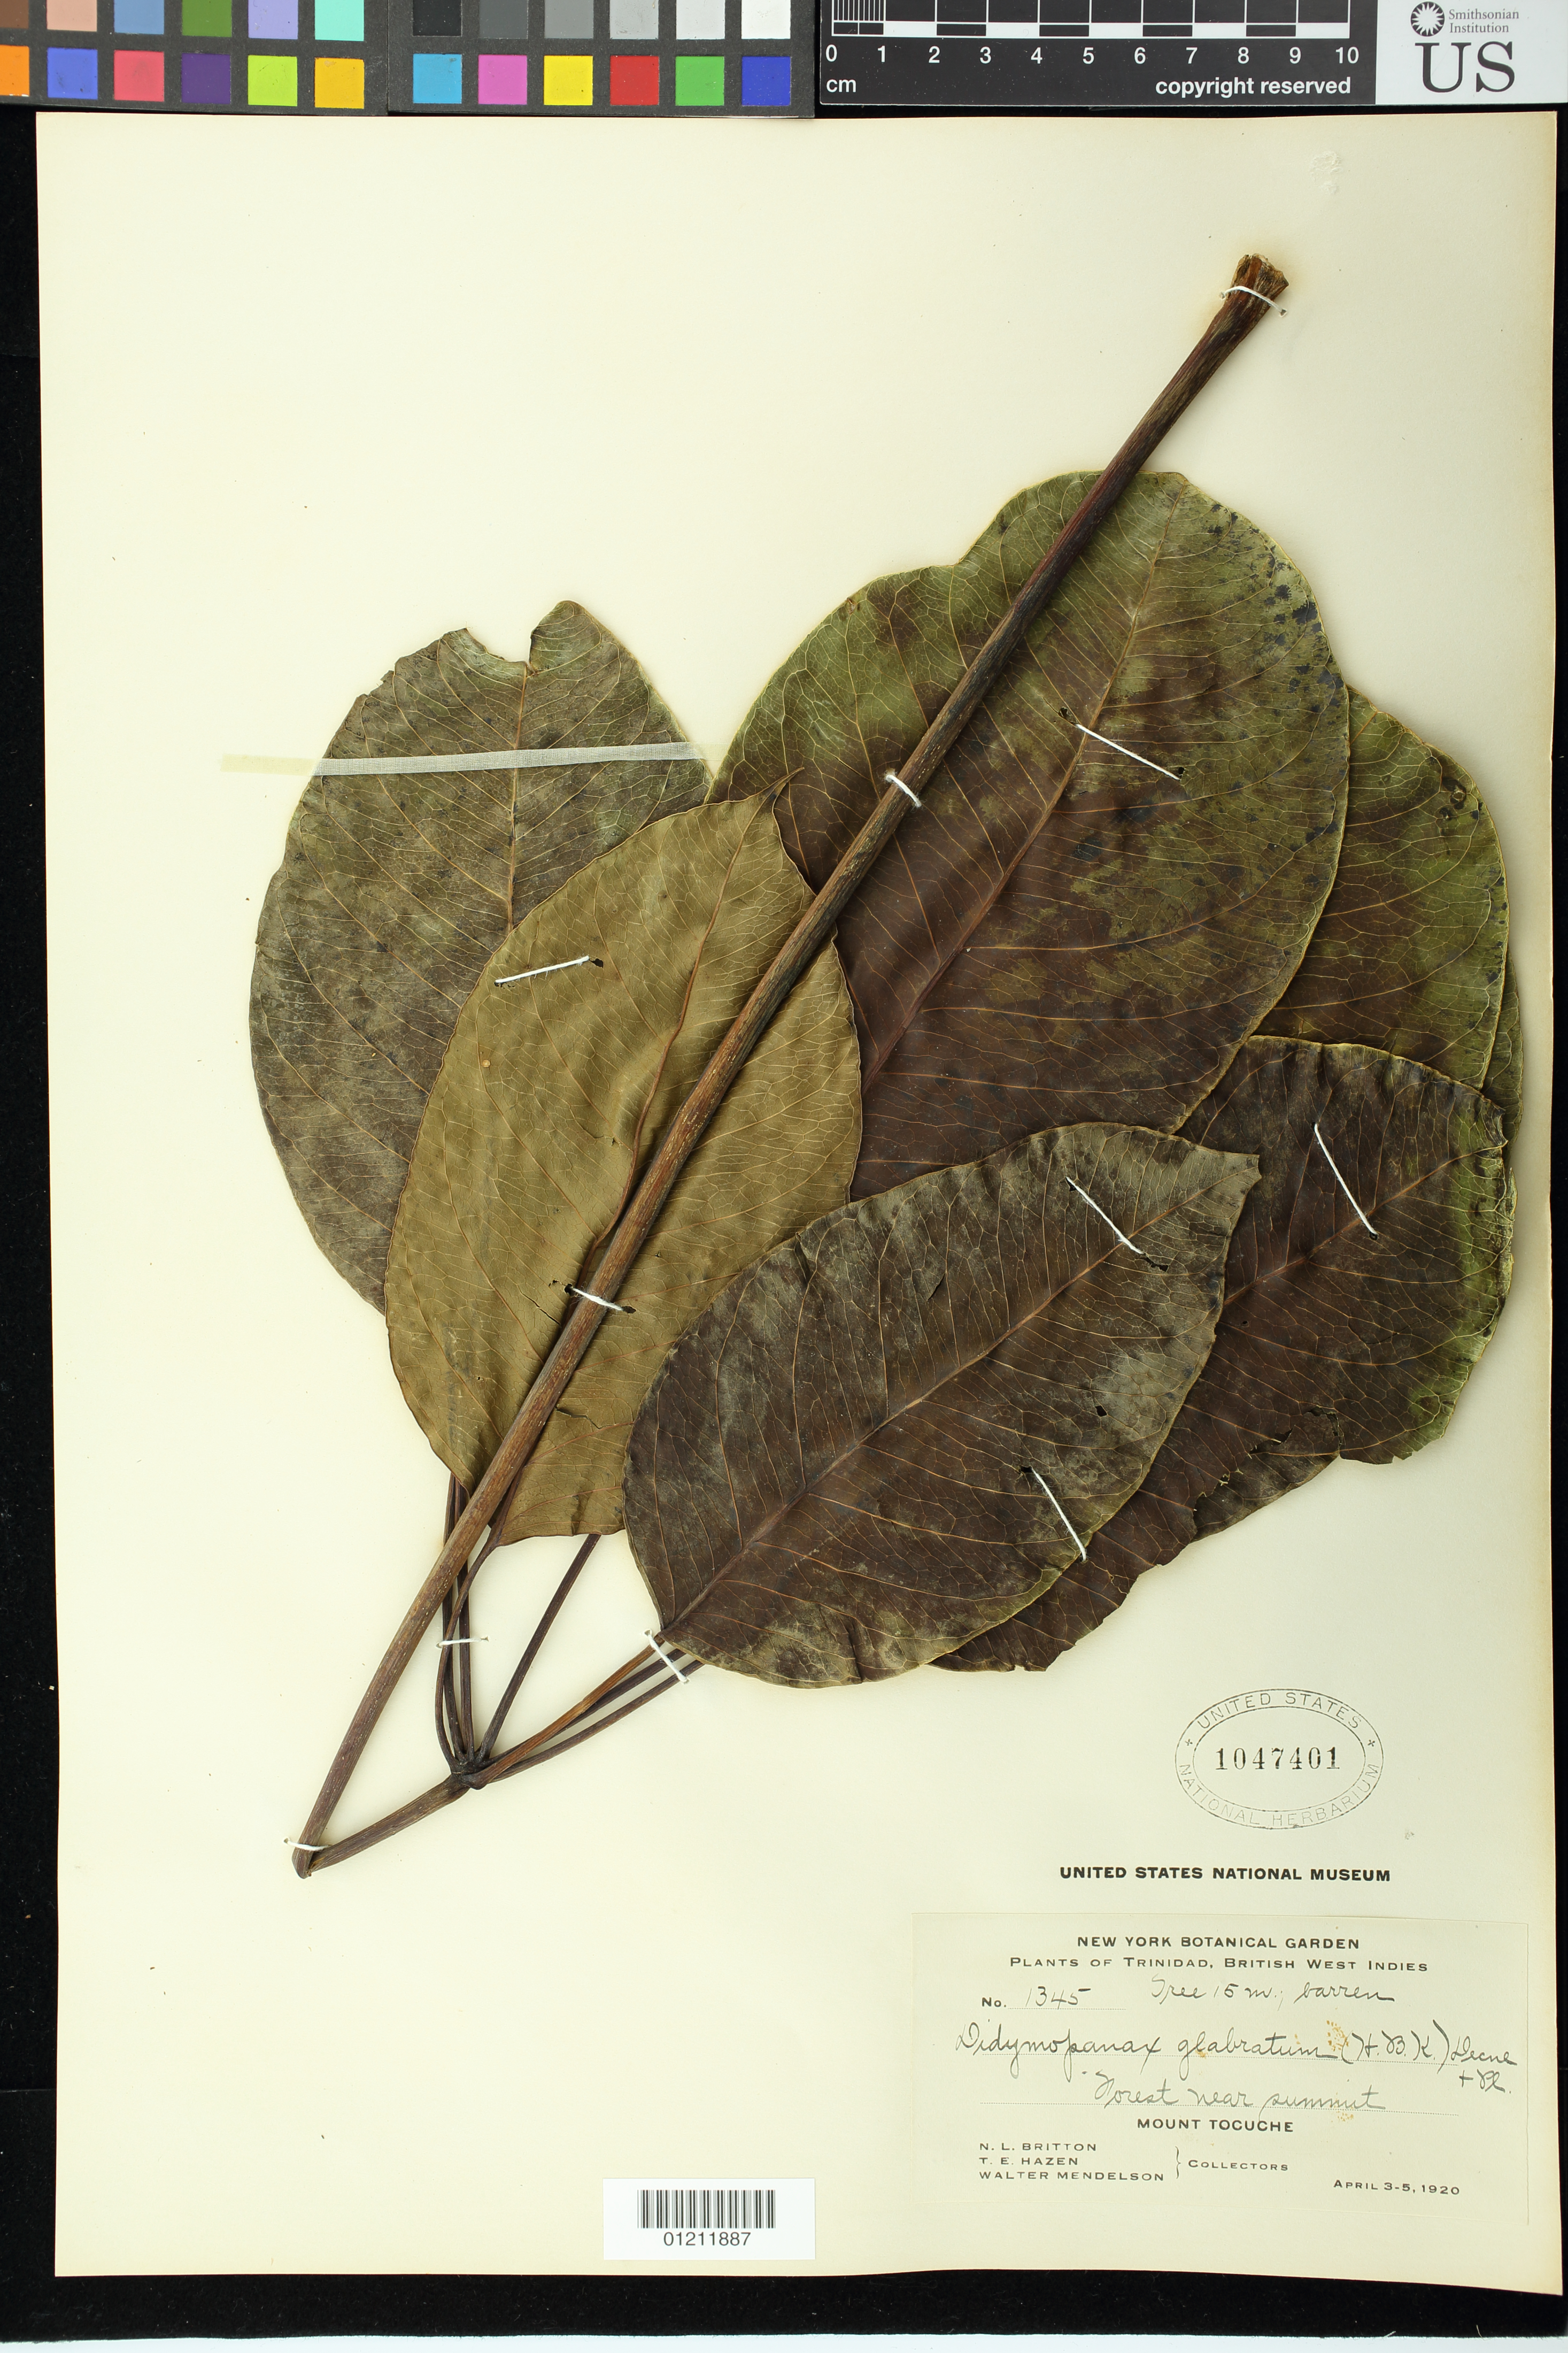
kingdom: Plantae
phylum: Tracheophyta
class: Magnoliopsida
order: Apiales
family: Araliaceae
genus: Schefflera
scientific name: Schefflera glabrata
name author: (Kunth) Frodin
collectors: N. Britton, T. E. Hazen & W. Mendelson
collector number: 1345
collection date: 1920-04-03/1920-04-05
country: Trinidad and Tobago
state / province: Saint George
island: Trinidad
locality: Mount Tucuche [as Tocuche]. Forest near summit.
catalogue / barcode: US 1047401